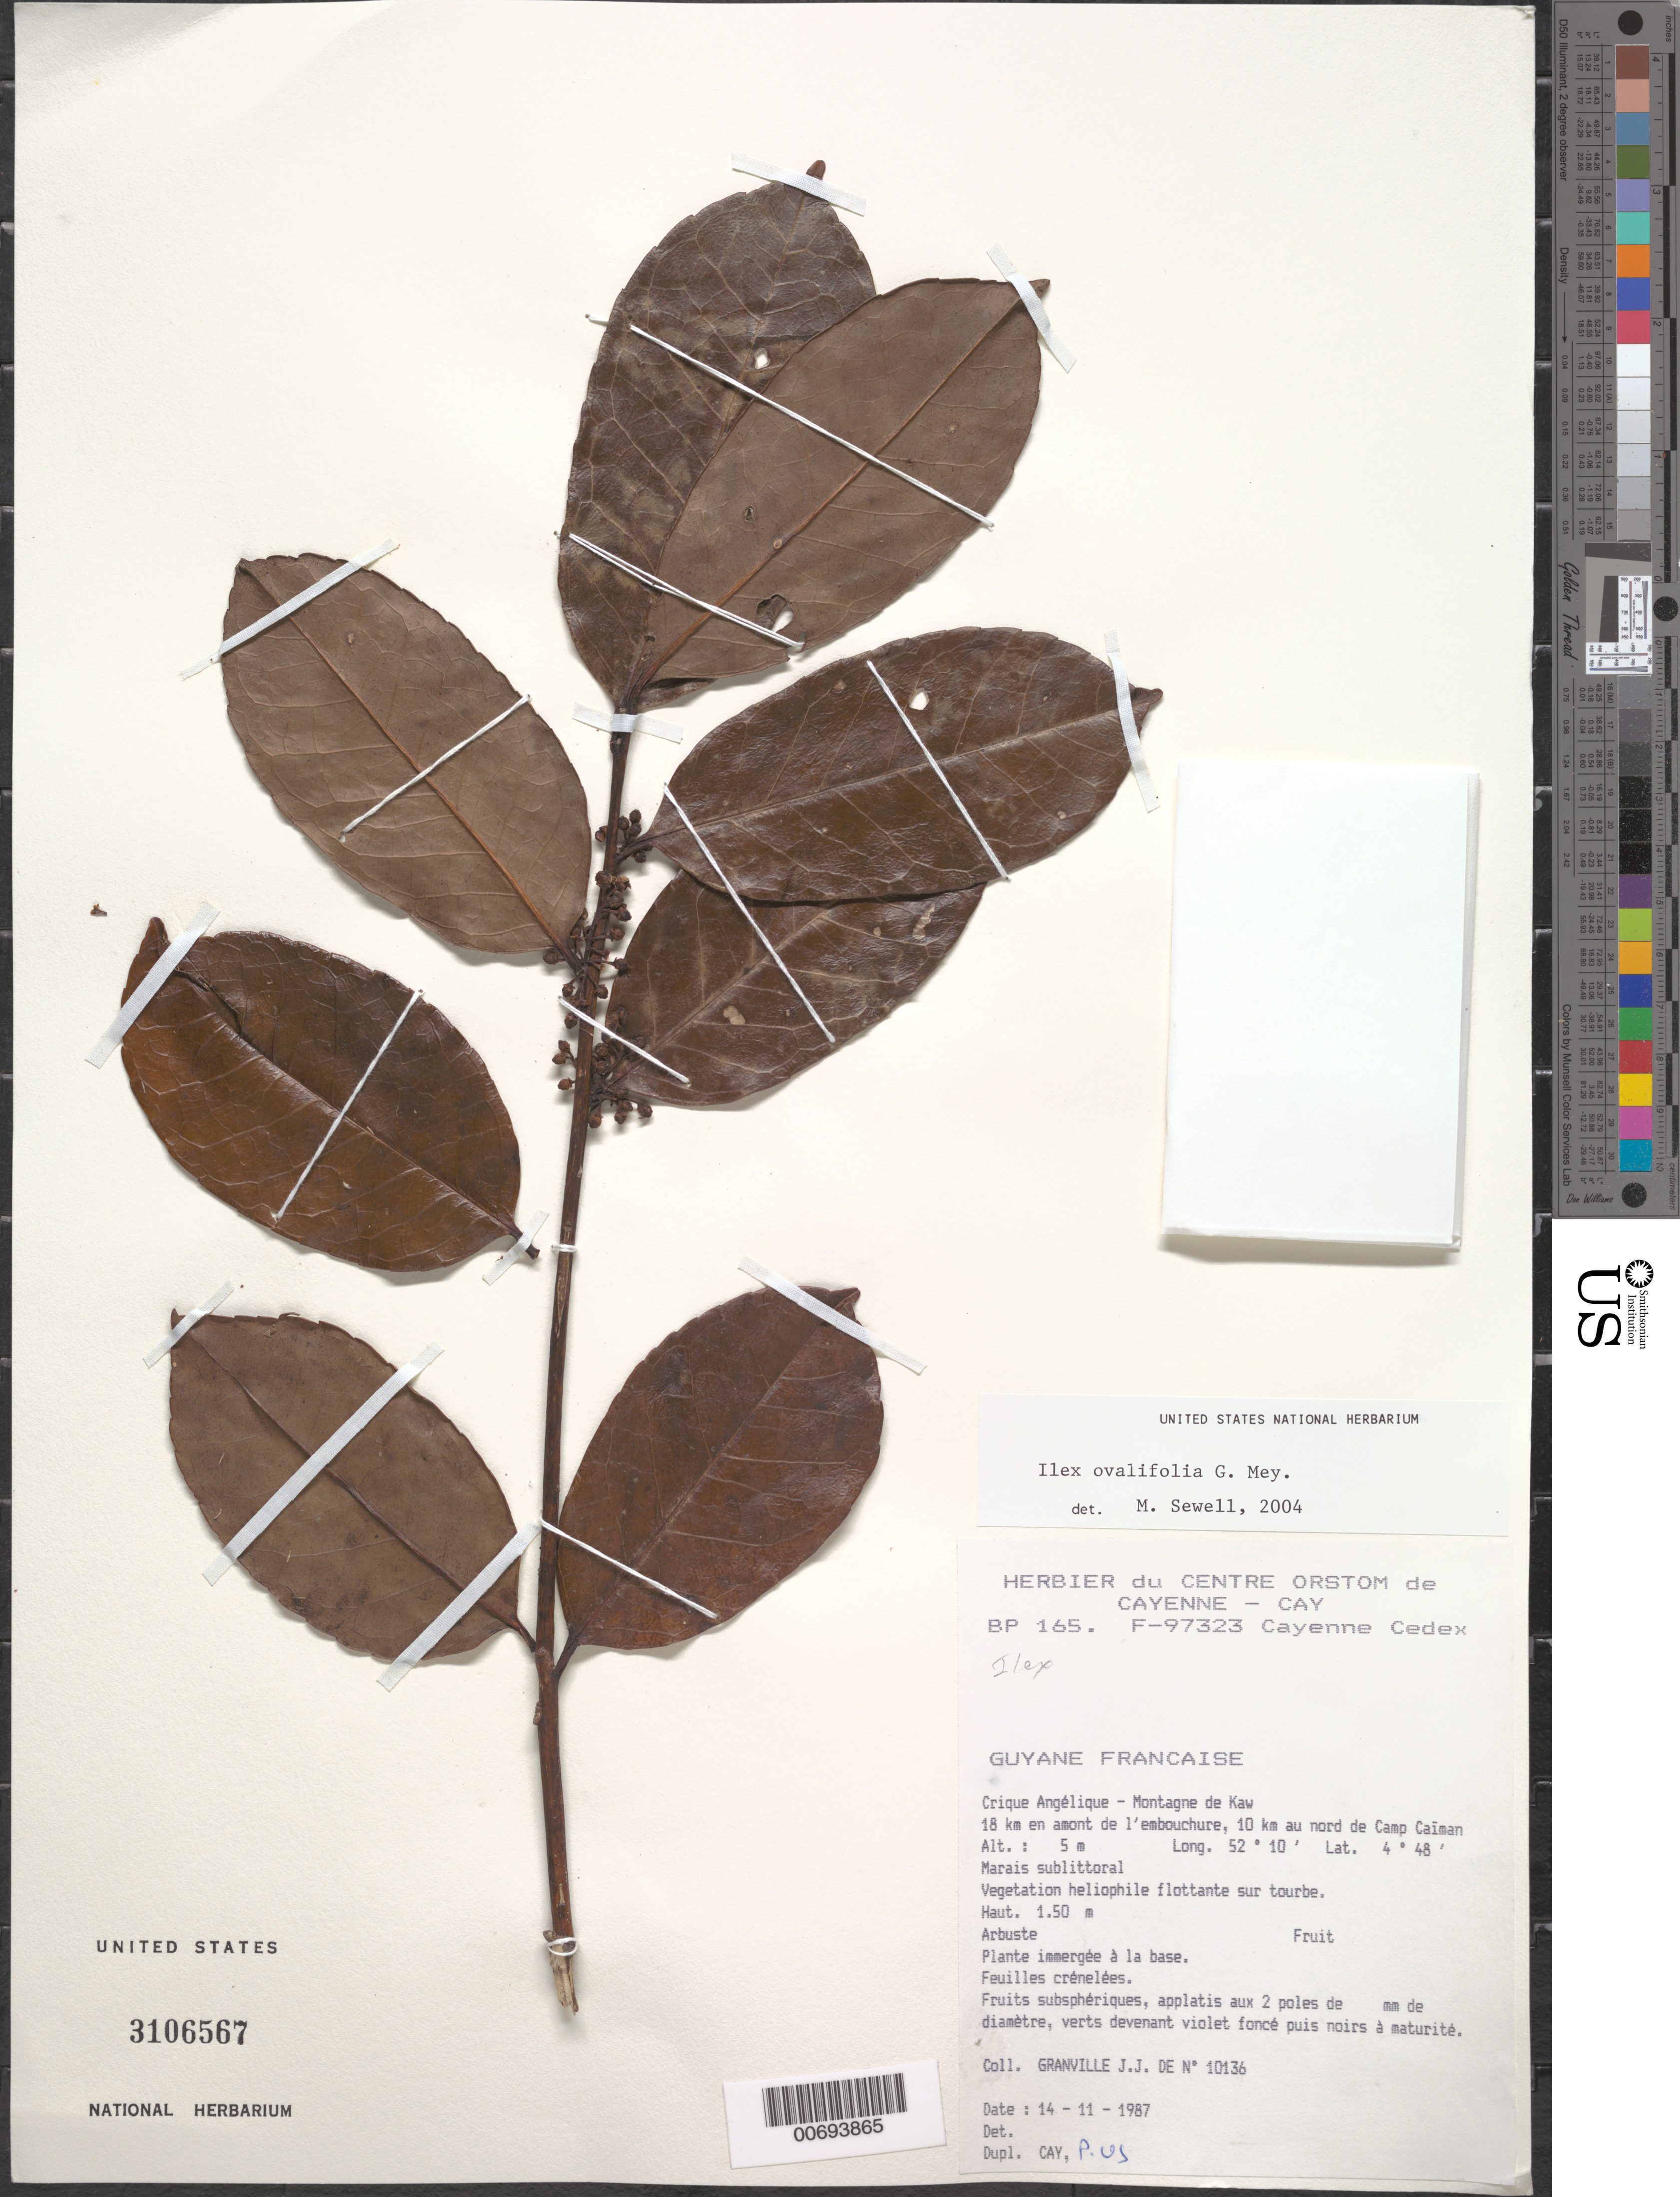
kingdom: Plantae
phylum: Tracheophyta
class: Magnoliopsida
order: Aquifoliales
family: Aquifoliaceae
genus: Ilex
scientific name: Ilex ovalifolia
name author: G. Mey.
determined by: Sewell, M.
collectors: J.-J. de Granville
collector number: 10136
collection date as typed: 14-Nov-87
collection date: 1987-11-14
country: French Guiana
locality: Crique Angélique, Montagne de Kaw; 18 km en amont de l'embouchure, 10 km au nord de Camp Caíman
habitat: Marais sublittoral; vegetation heliophile flottante sur tourbe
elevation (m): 5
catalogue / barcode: US 3106567